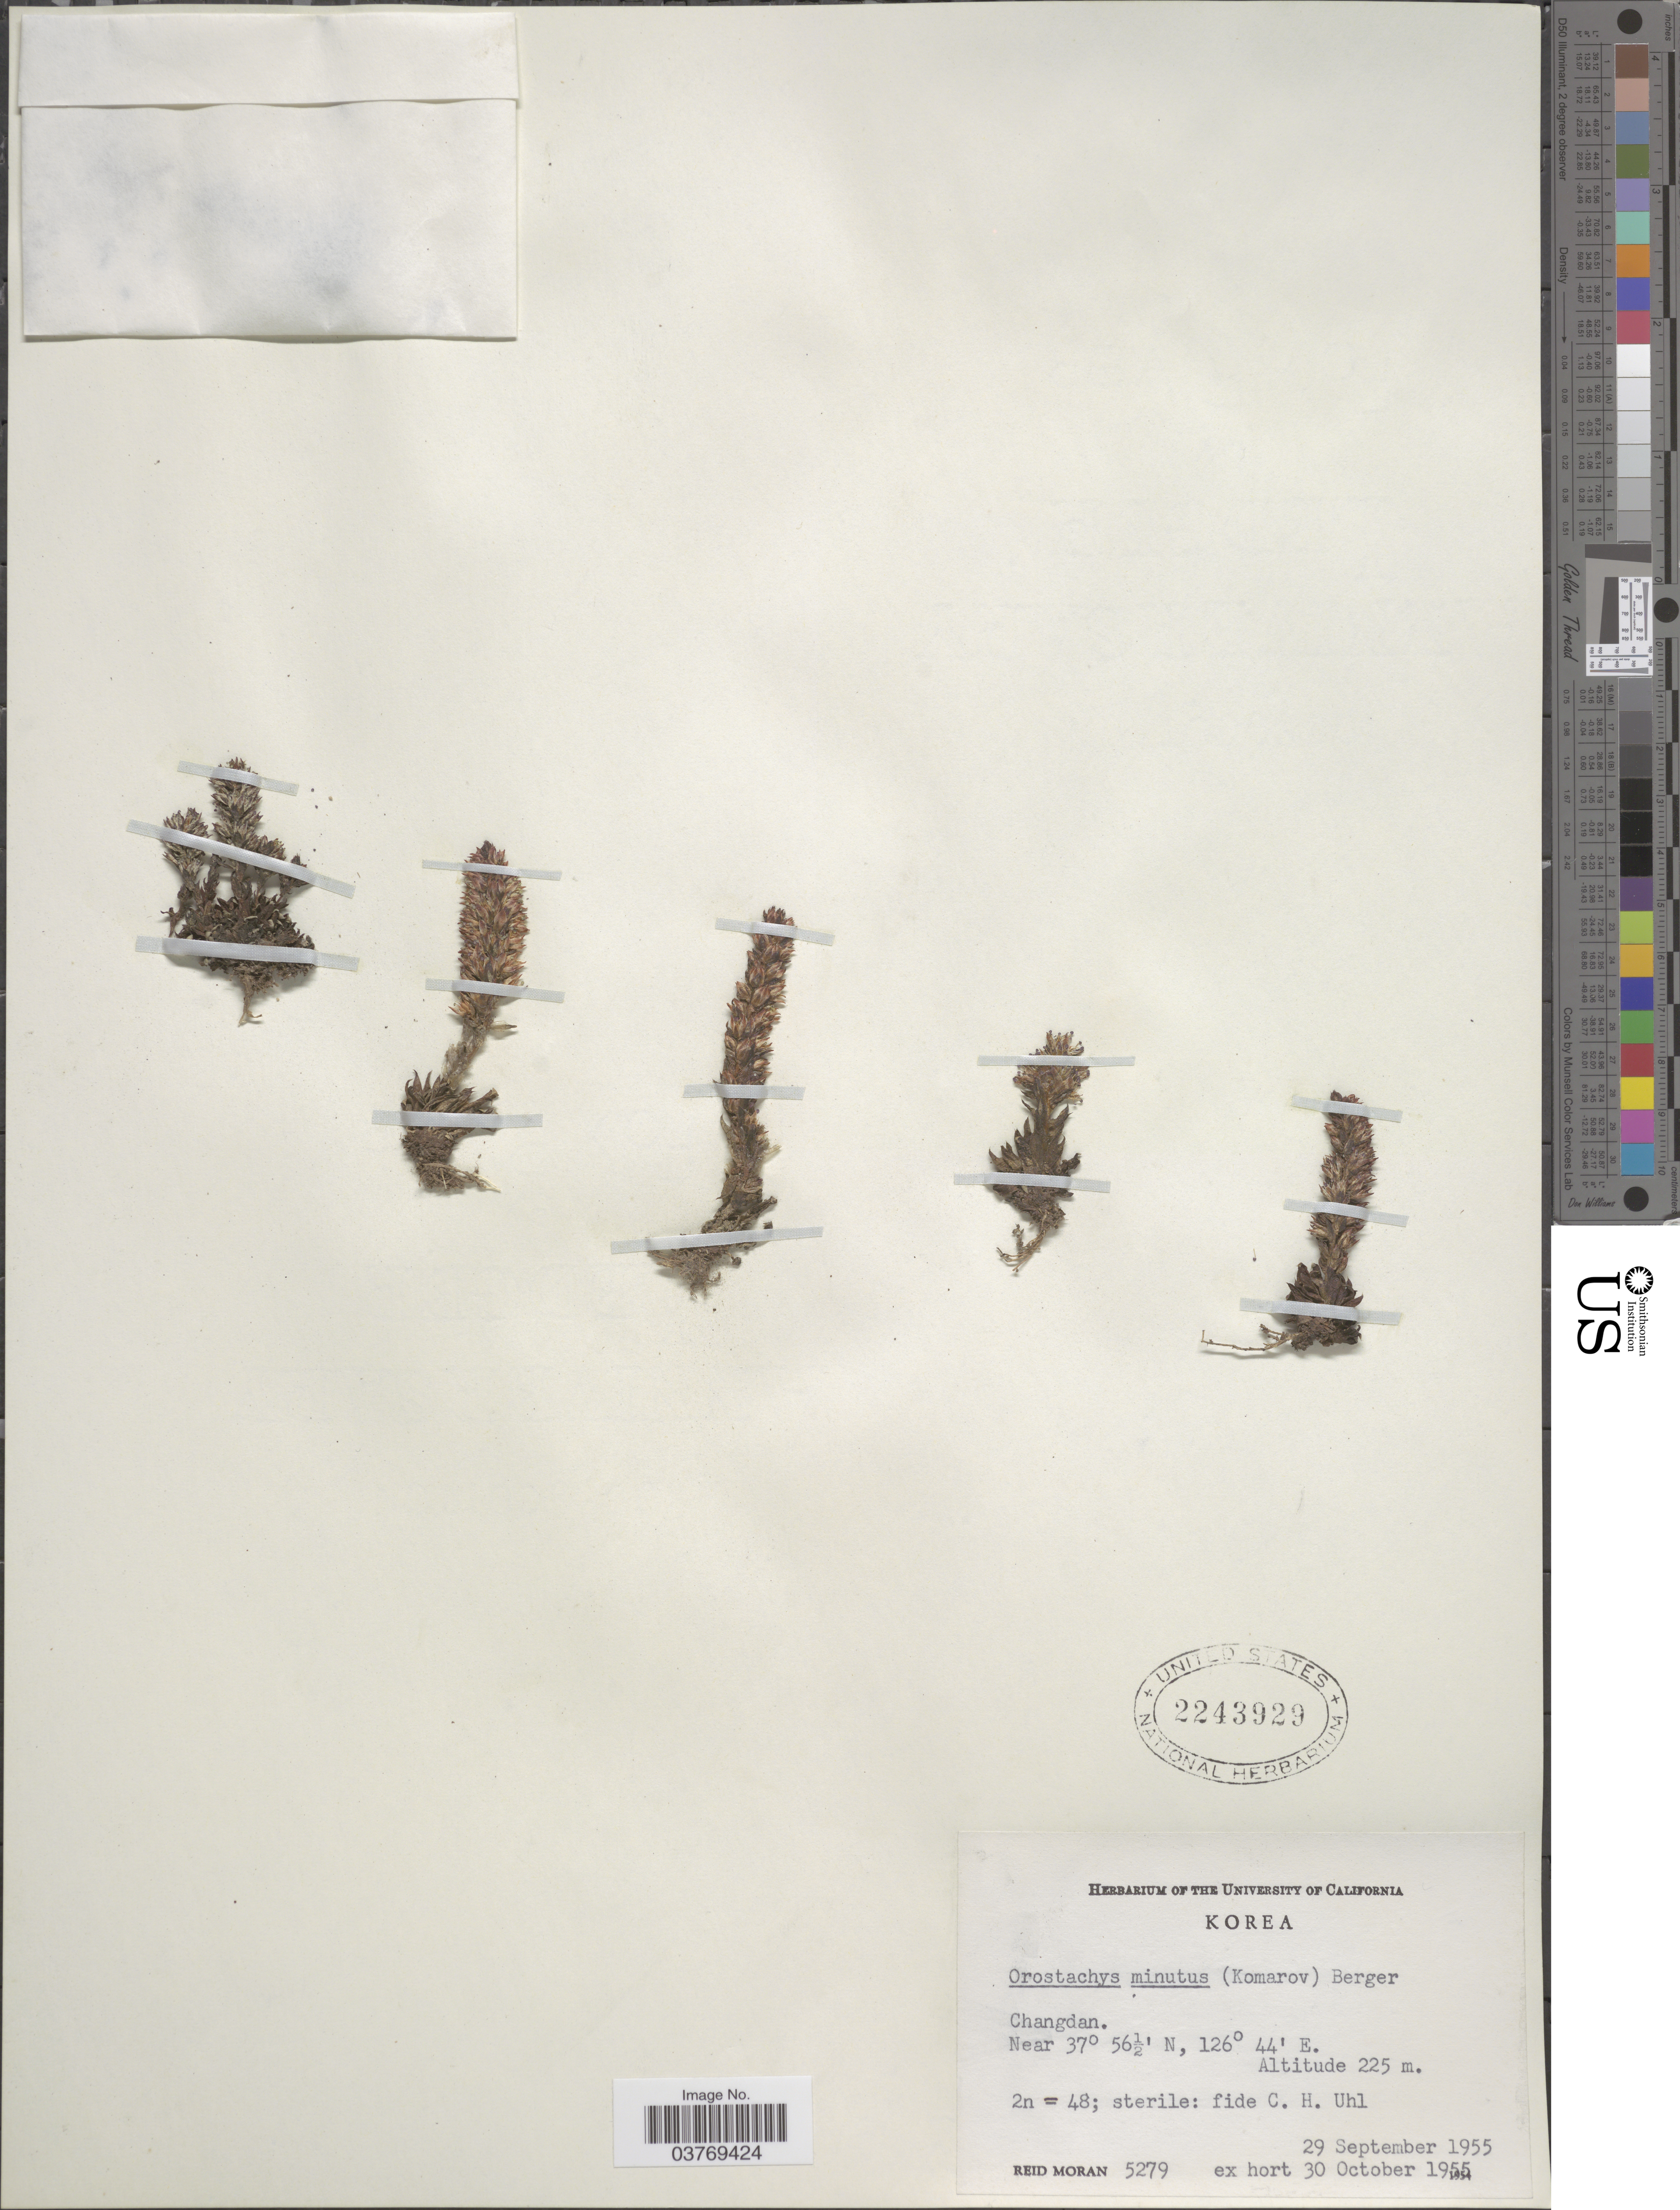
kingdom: Plantae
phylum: Tracheophyta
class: Magnoliopsida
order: Saxifragales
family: Crassulaceae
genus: Orostachys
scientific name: Orostachys minuta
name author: (Kom.) A. Berger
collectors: R. Moran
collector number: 5279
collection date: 1955-09-29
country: South Korea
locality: Changdan.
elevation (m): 225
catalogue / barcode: US 2243929